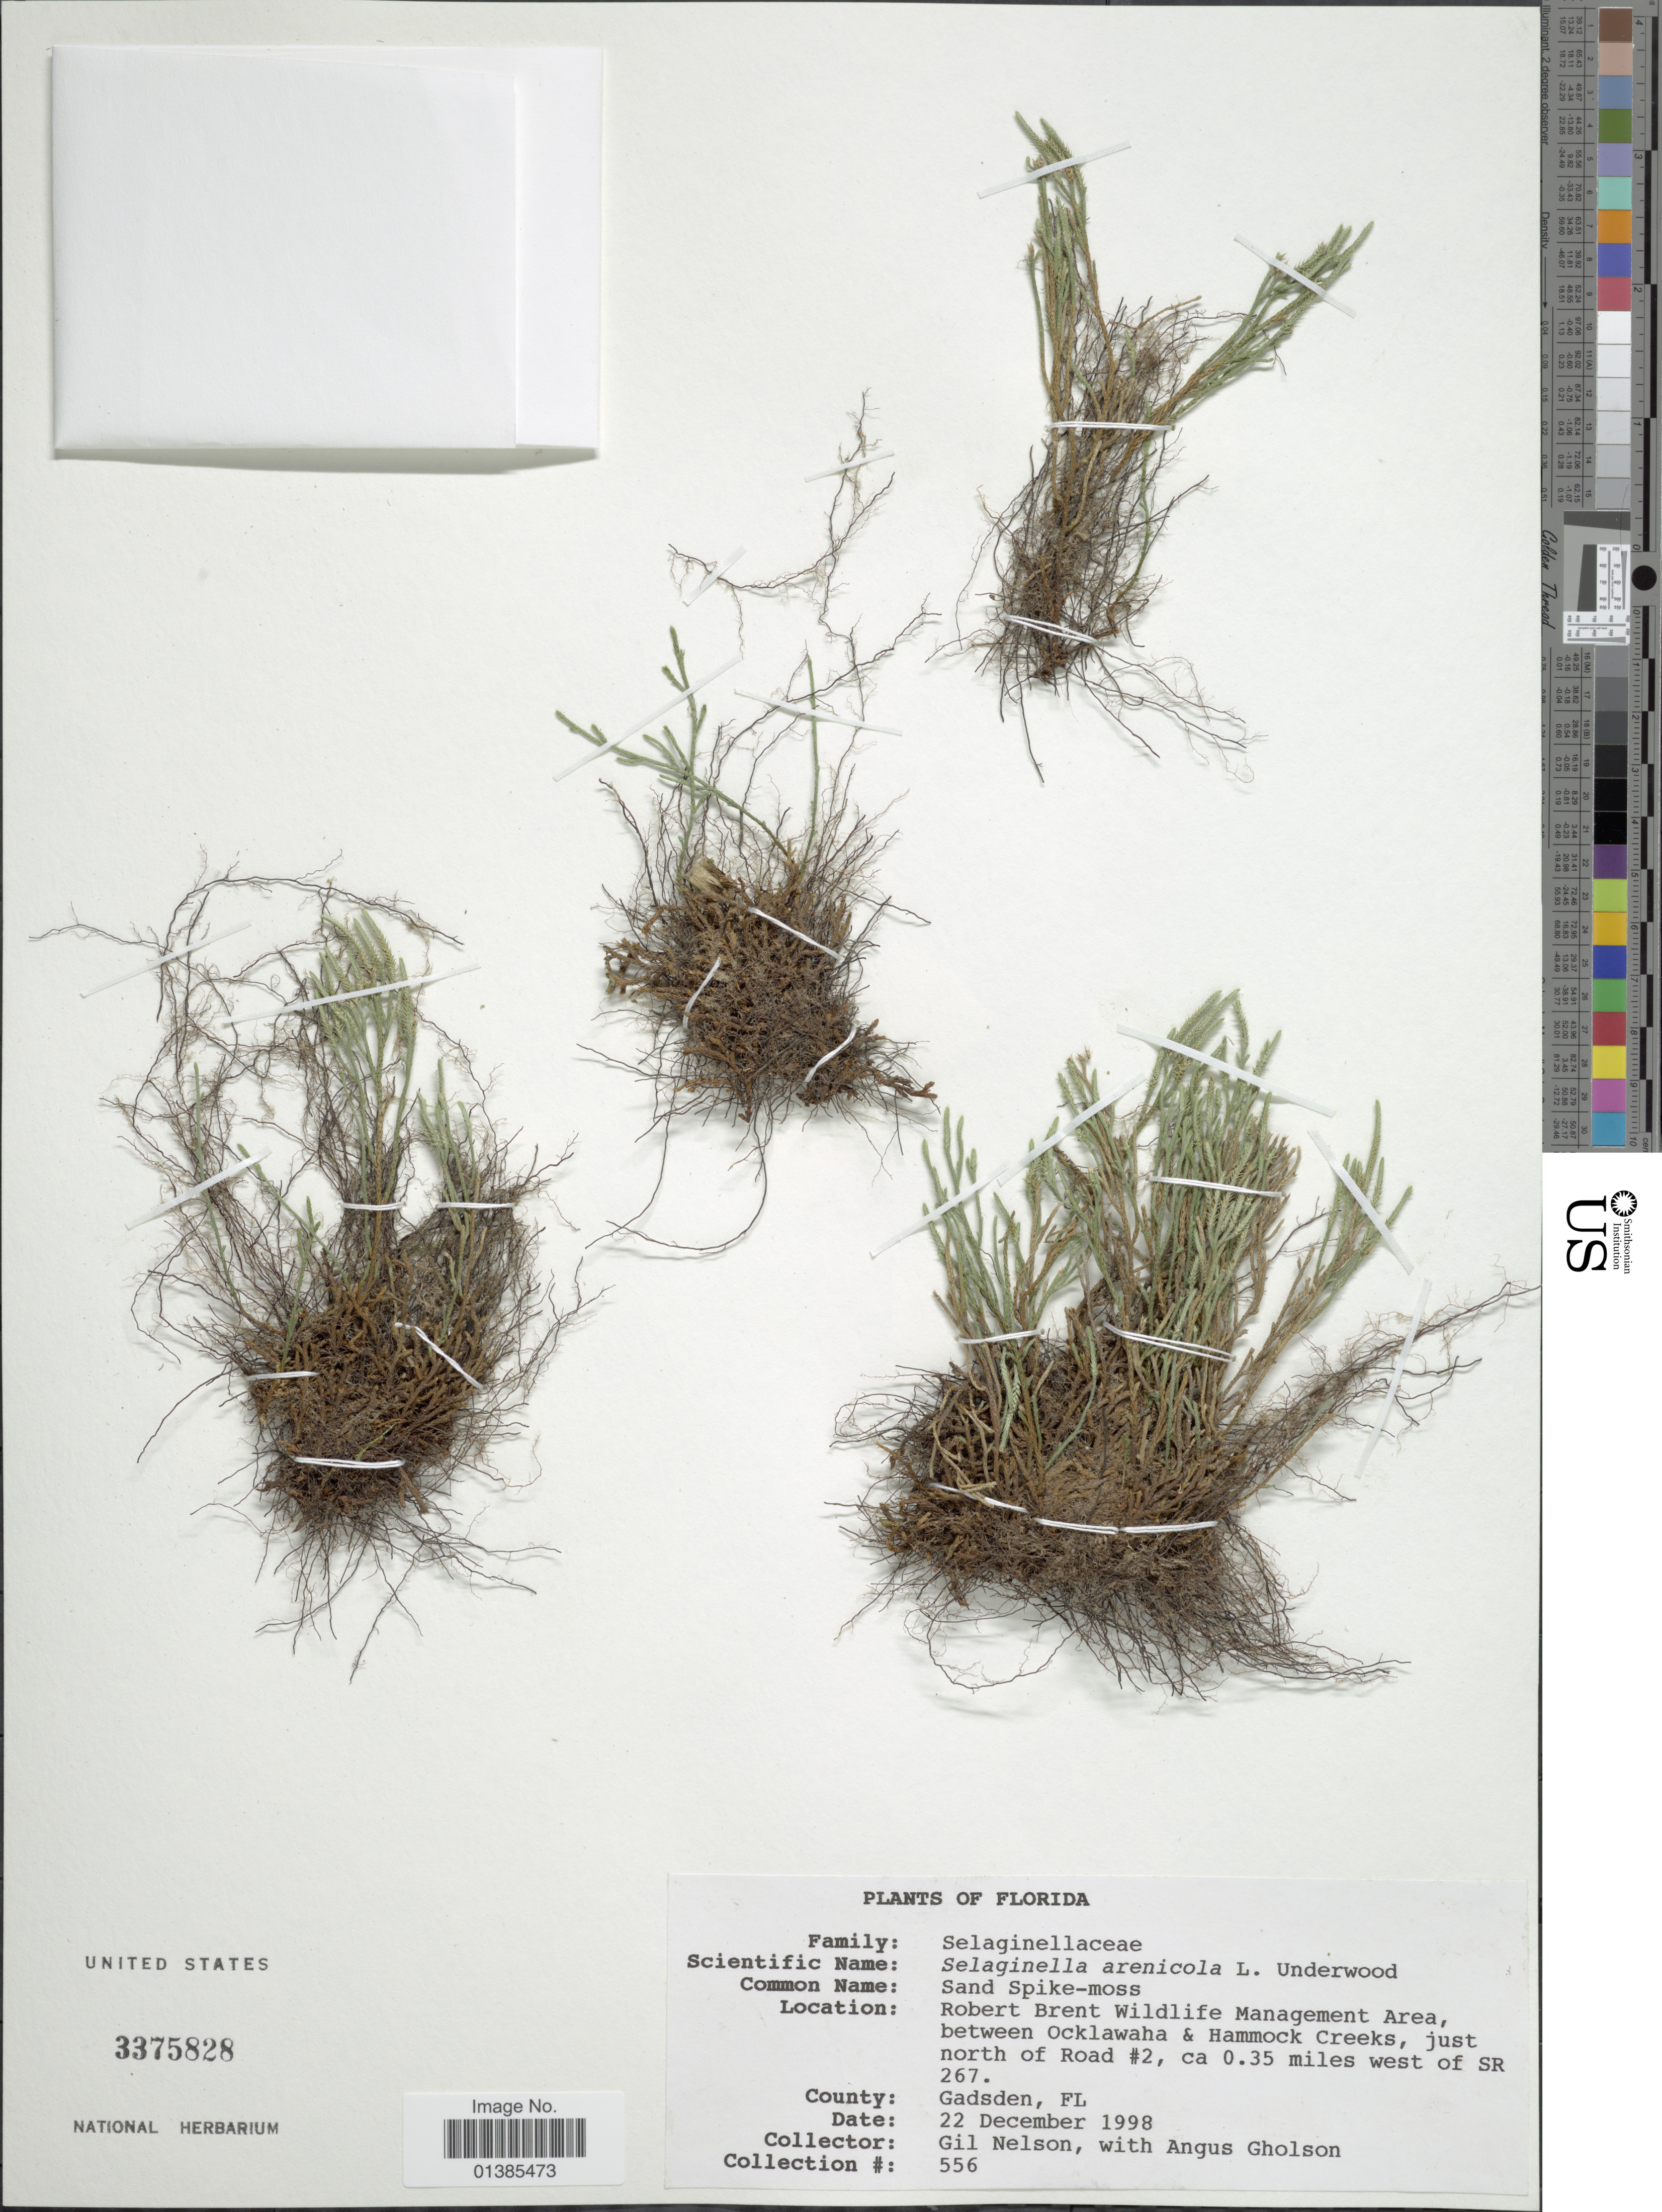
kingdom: Plantae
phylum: Tracheophyta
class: Lycopodiopsida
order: Selaginellales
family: Selaginellaceae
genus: Selaginella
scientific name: Selaginella arenicola subsp. arenicola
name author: Underw.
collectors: G. Nelson & A. Gholson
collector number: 556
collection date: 1998-12-22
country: United States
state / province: Florida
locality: Robert Brent Wildlife Management Area, between Ocklawaha & Hammock Creeks, just north of Road #2, ca 0.35 miles west of SR 267. County: Gadsden.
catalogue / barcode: US 3375828